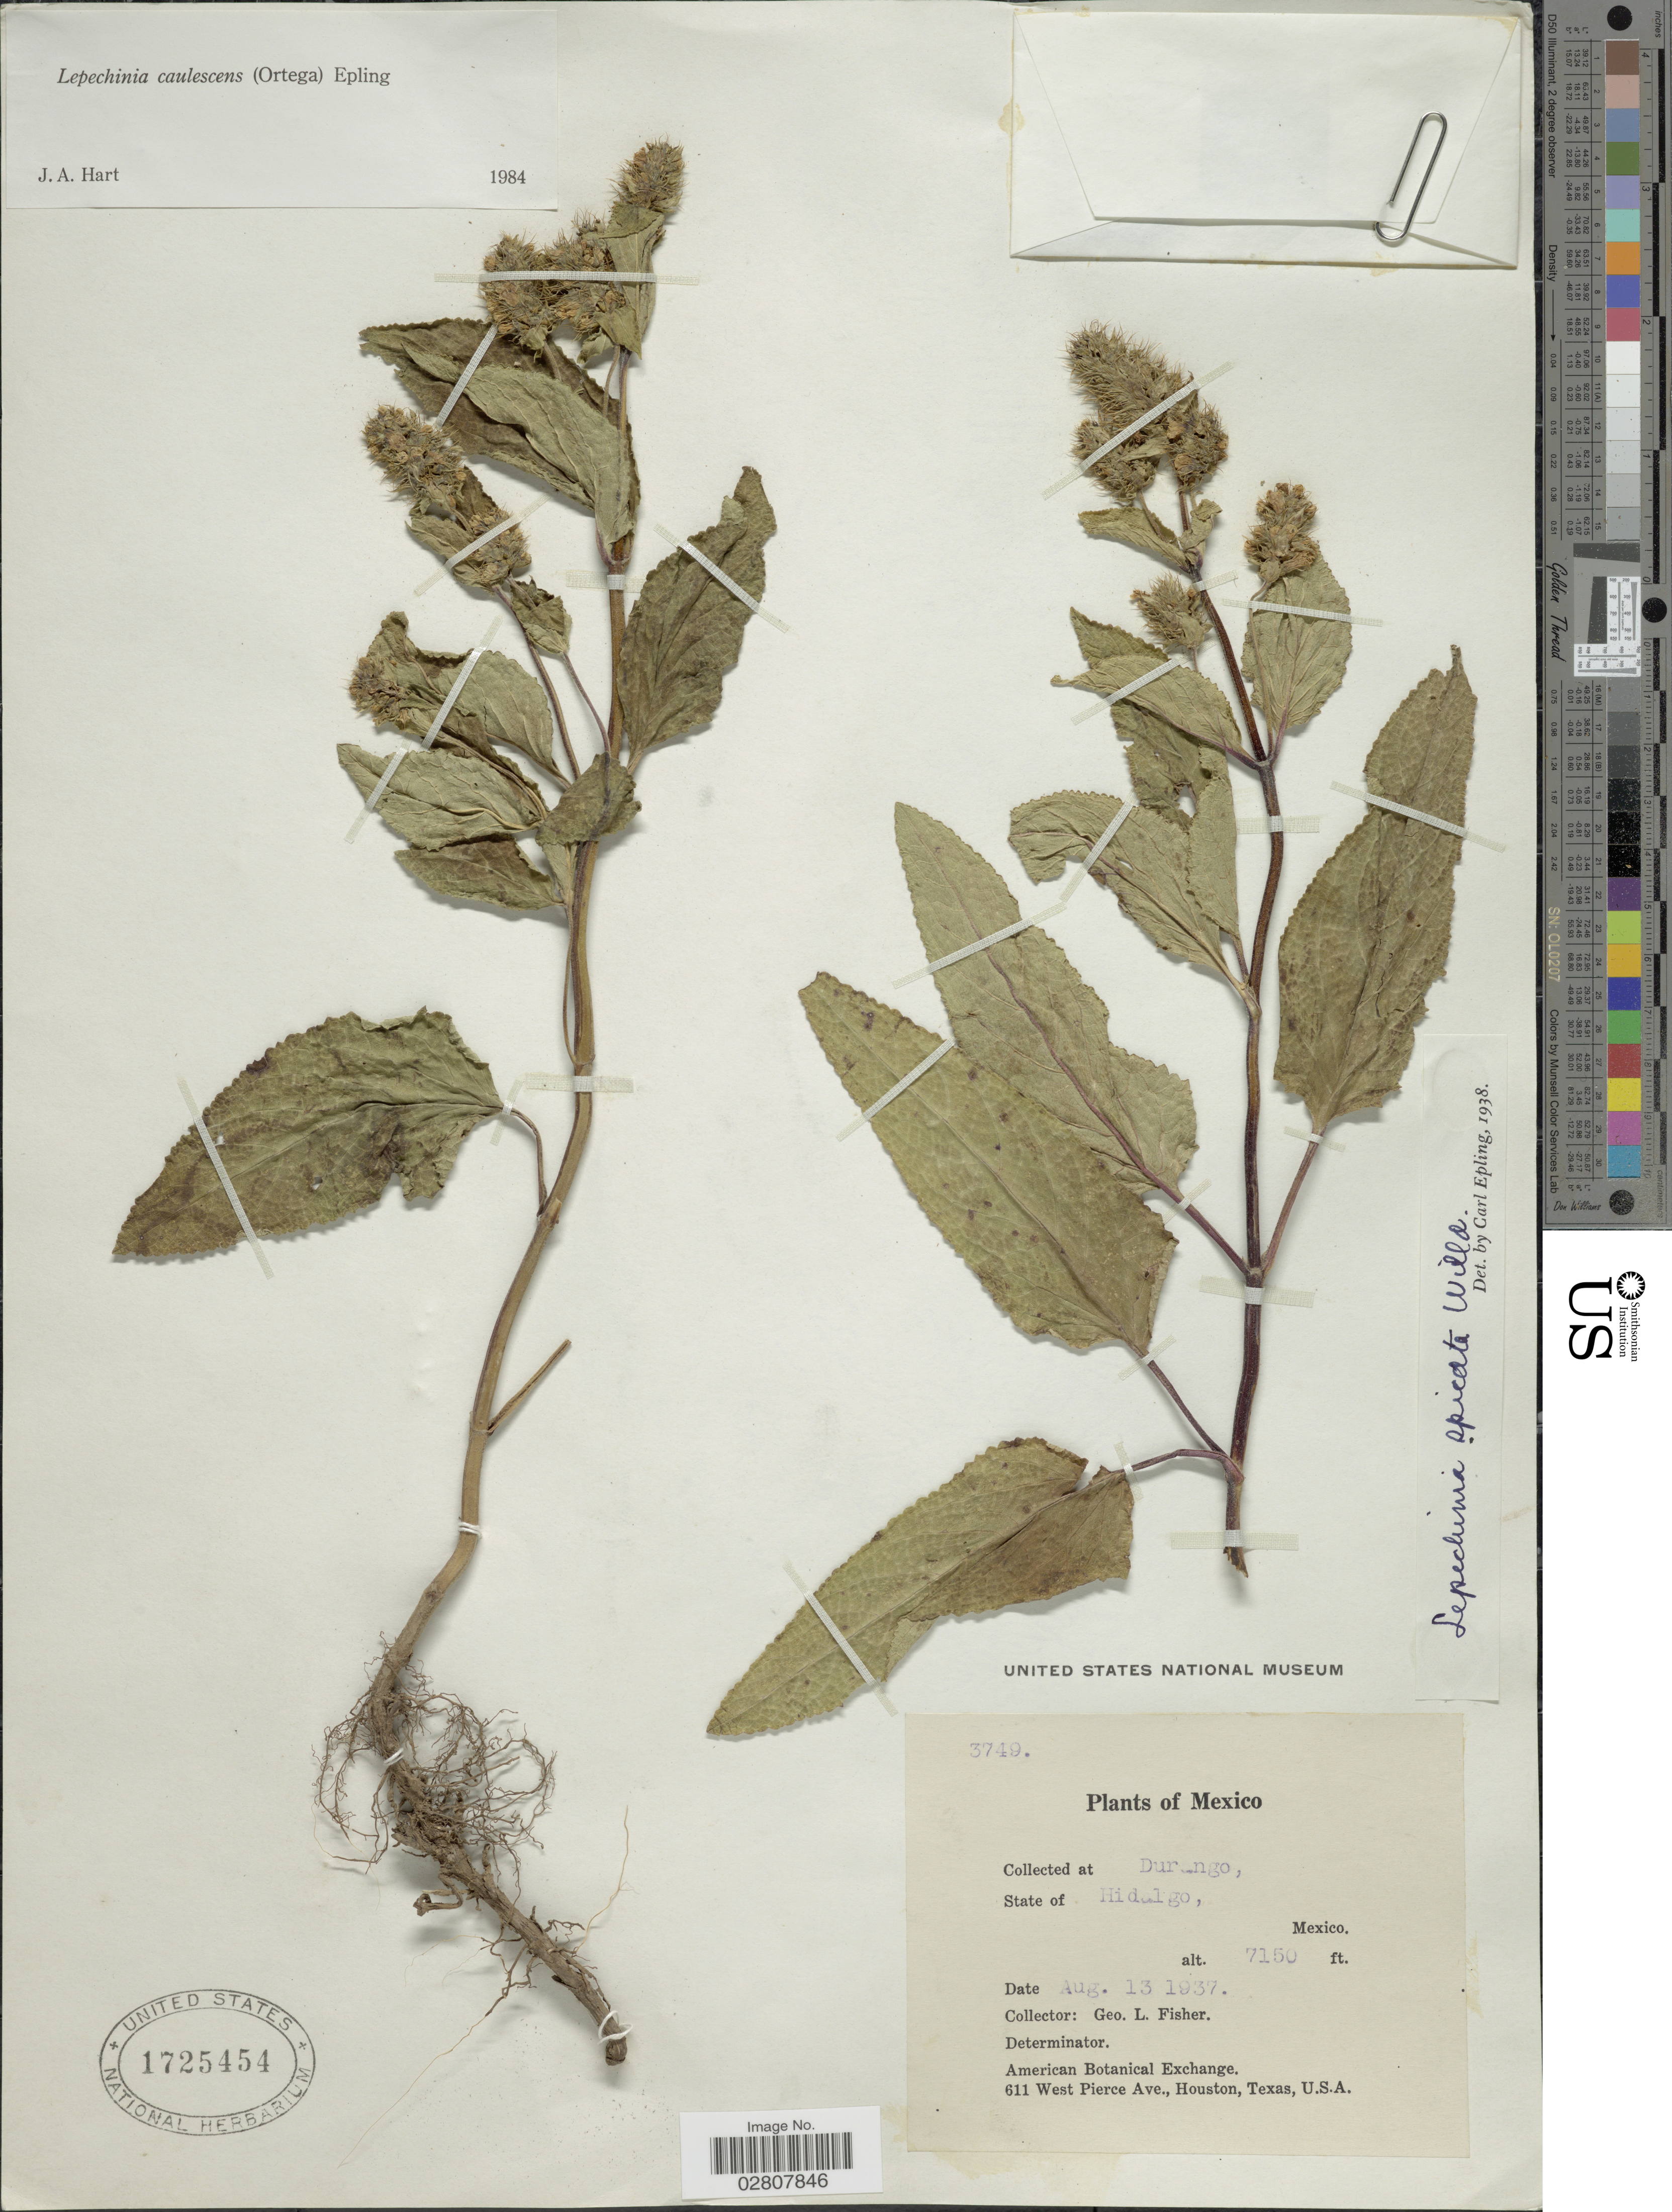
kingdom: Plantae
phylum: Tracheophyta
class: Magnoliopsida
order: Lamiales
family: Lamiaceae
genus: Lepechinia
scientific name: Lepechinia caulescens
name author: (Ortega) Epling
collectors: G. L. Fisher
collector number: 3749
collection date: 1937-08-13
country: Mexico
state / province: Hidalgo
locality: Durango.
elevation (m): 2179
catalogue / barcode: US 1725454